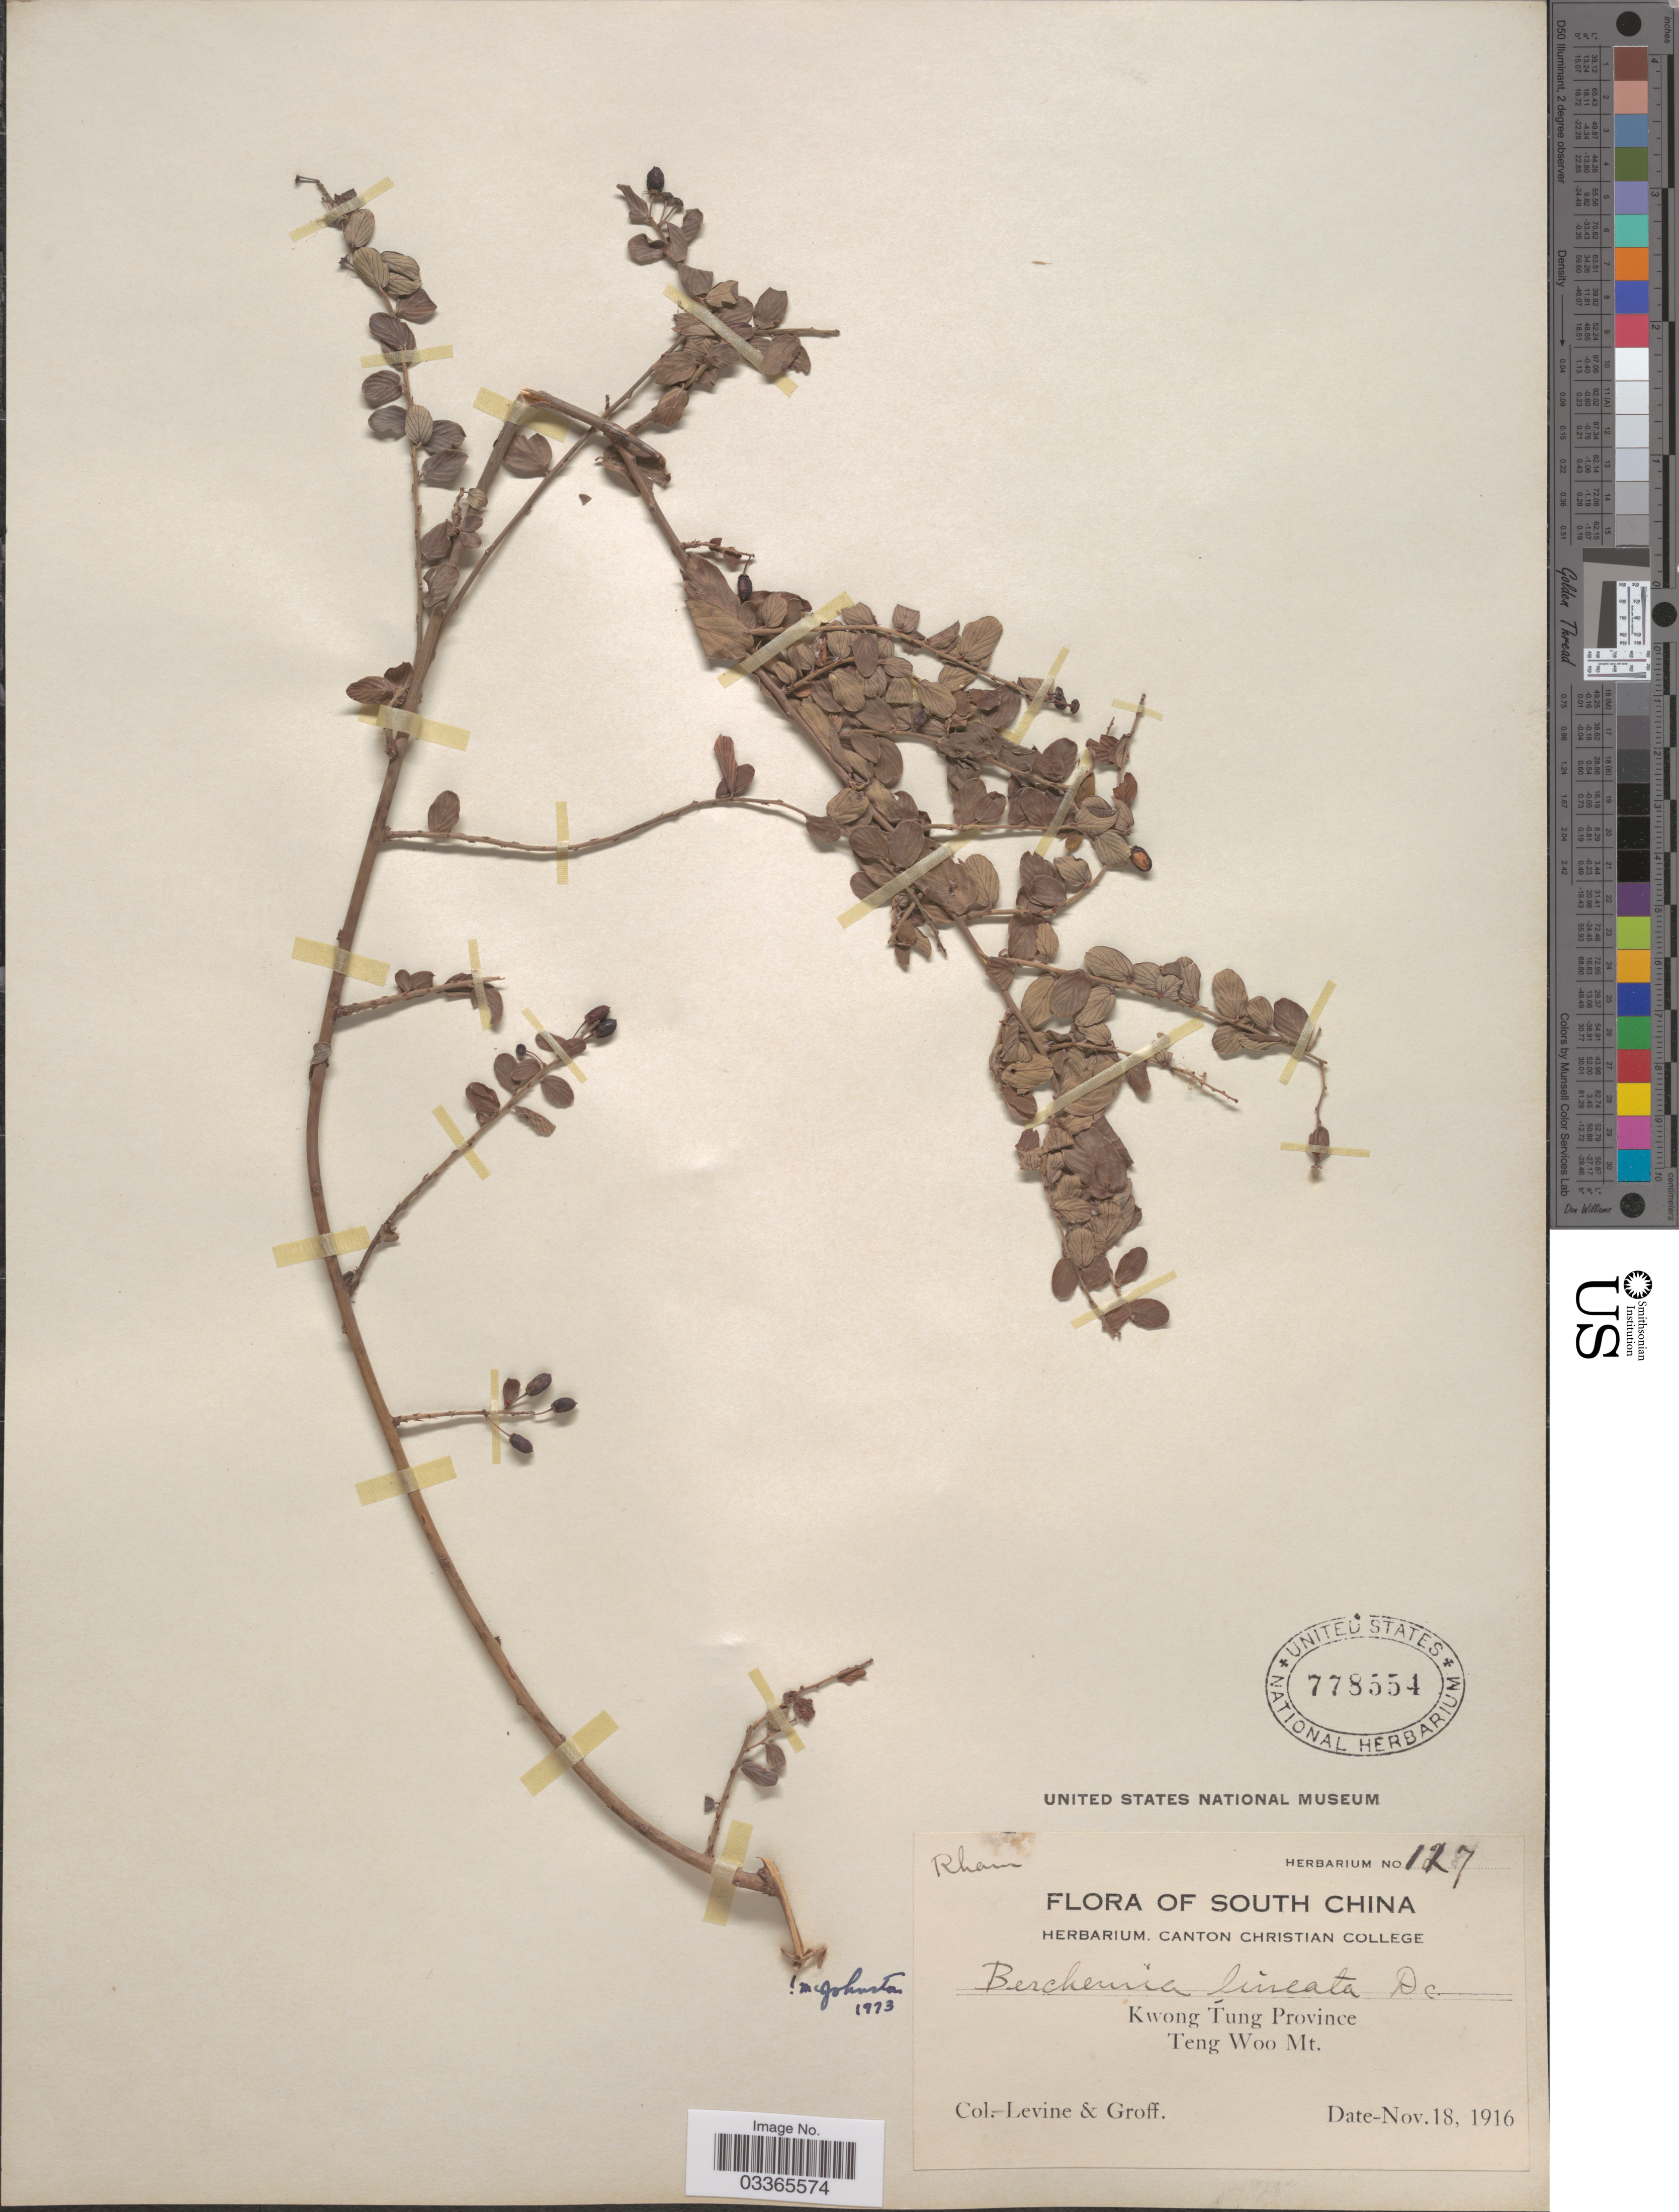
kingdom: Plantae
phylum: Tracheophyta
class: Magnoliopsida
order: Rosales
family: Rhamnaceae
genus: Berchemia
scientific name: Berchemia lineata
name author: (L.) DC.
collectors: -. Levine & -- Groff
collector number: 127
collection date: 1916-11-18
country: China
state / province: Guangdong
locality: South China, Kwong Tung Province, Teng Woo Mt.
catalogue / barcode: US 778554